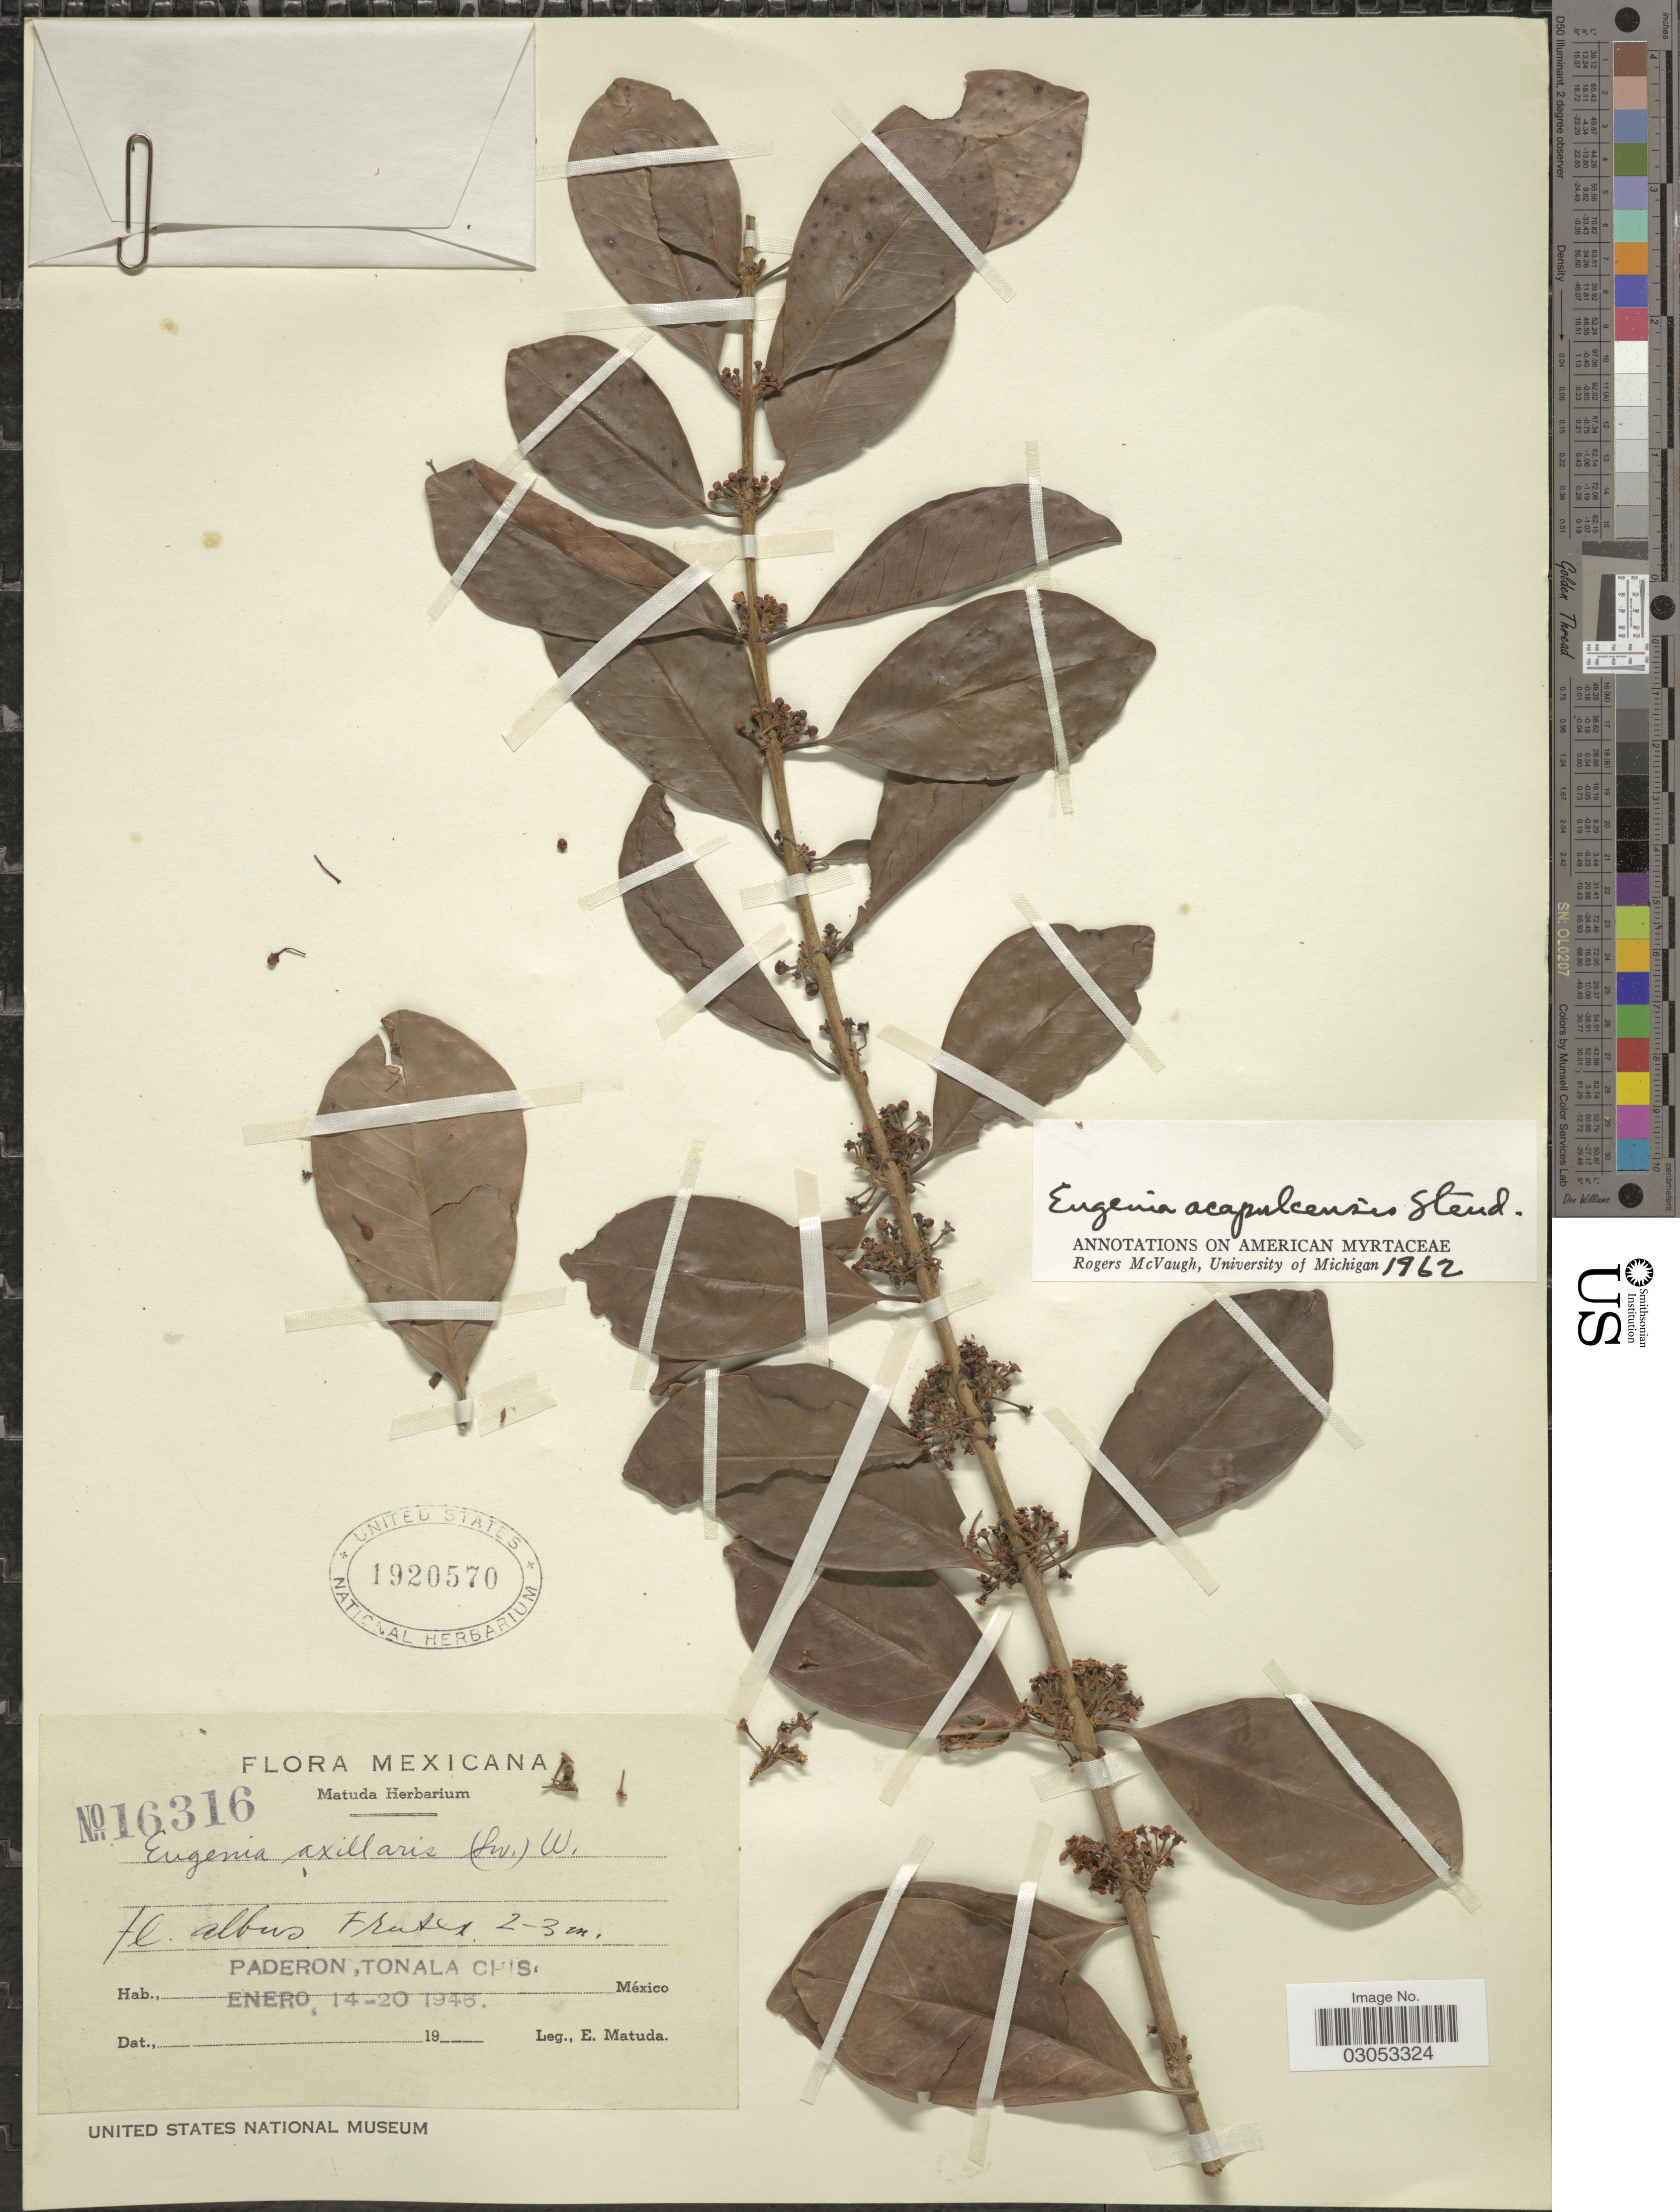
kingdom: Plantae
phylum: Tracheophyta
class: Magnoliopsida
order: Myrtales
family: Myrtaceae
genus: Eugenia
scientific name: Eugenia acapulcensis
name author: Steud.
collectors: E. Matuda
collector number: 16316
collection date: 1946-01-14/1946-01-20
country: Mexico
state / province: Chiapas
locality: Paderon, Tonala, Chis.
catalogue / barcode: US 1920570